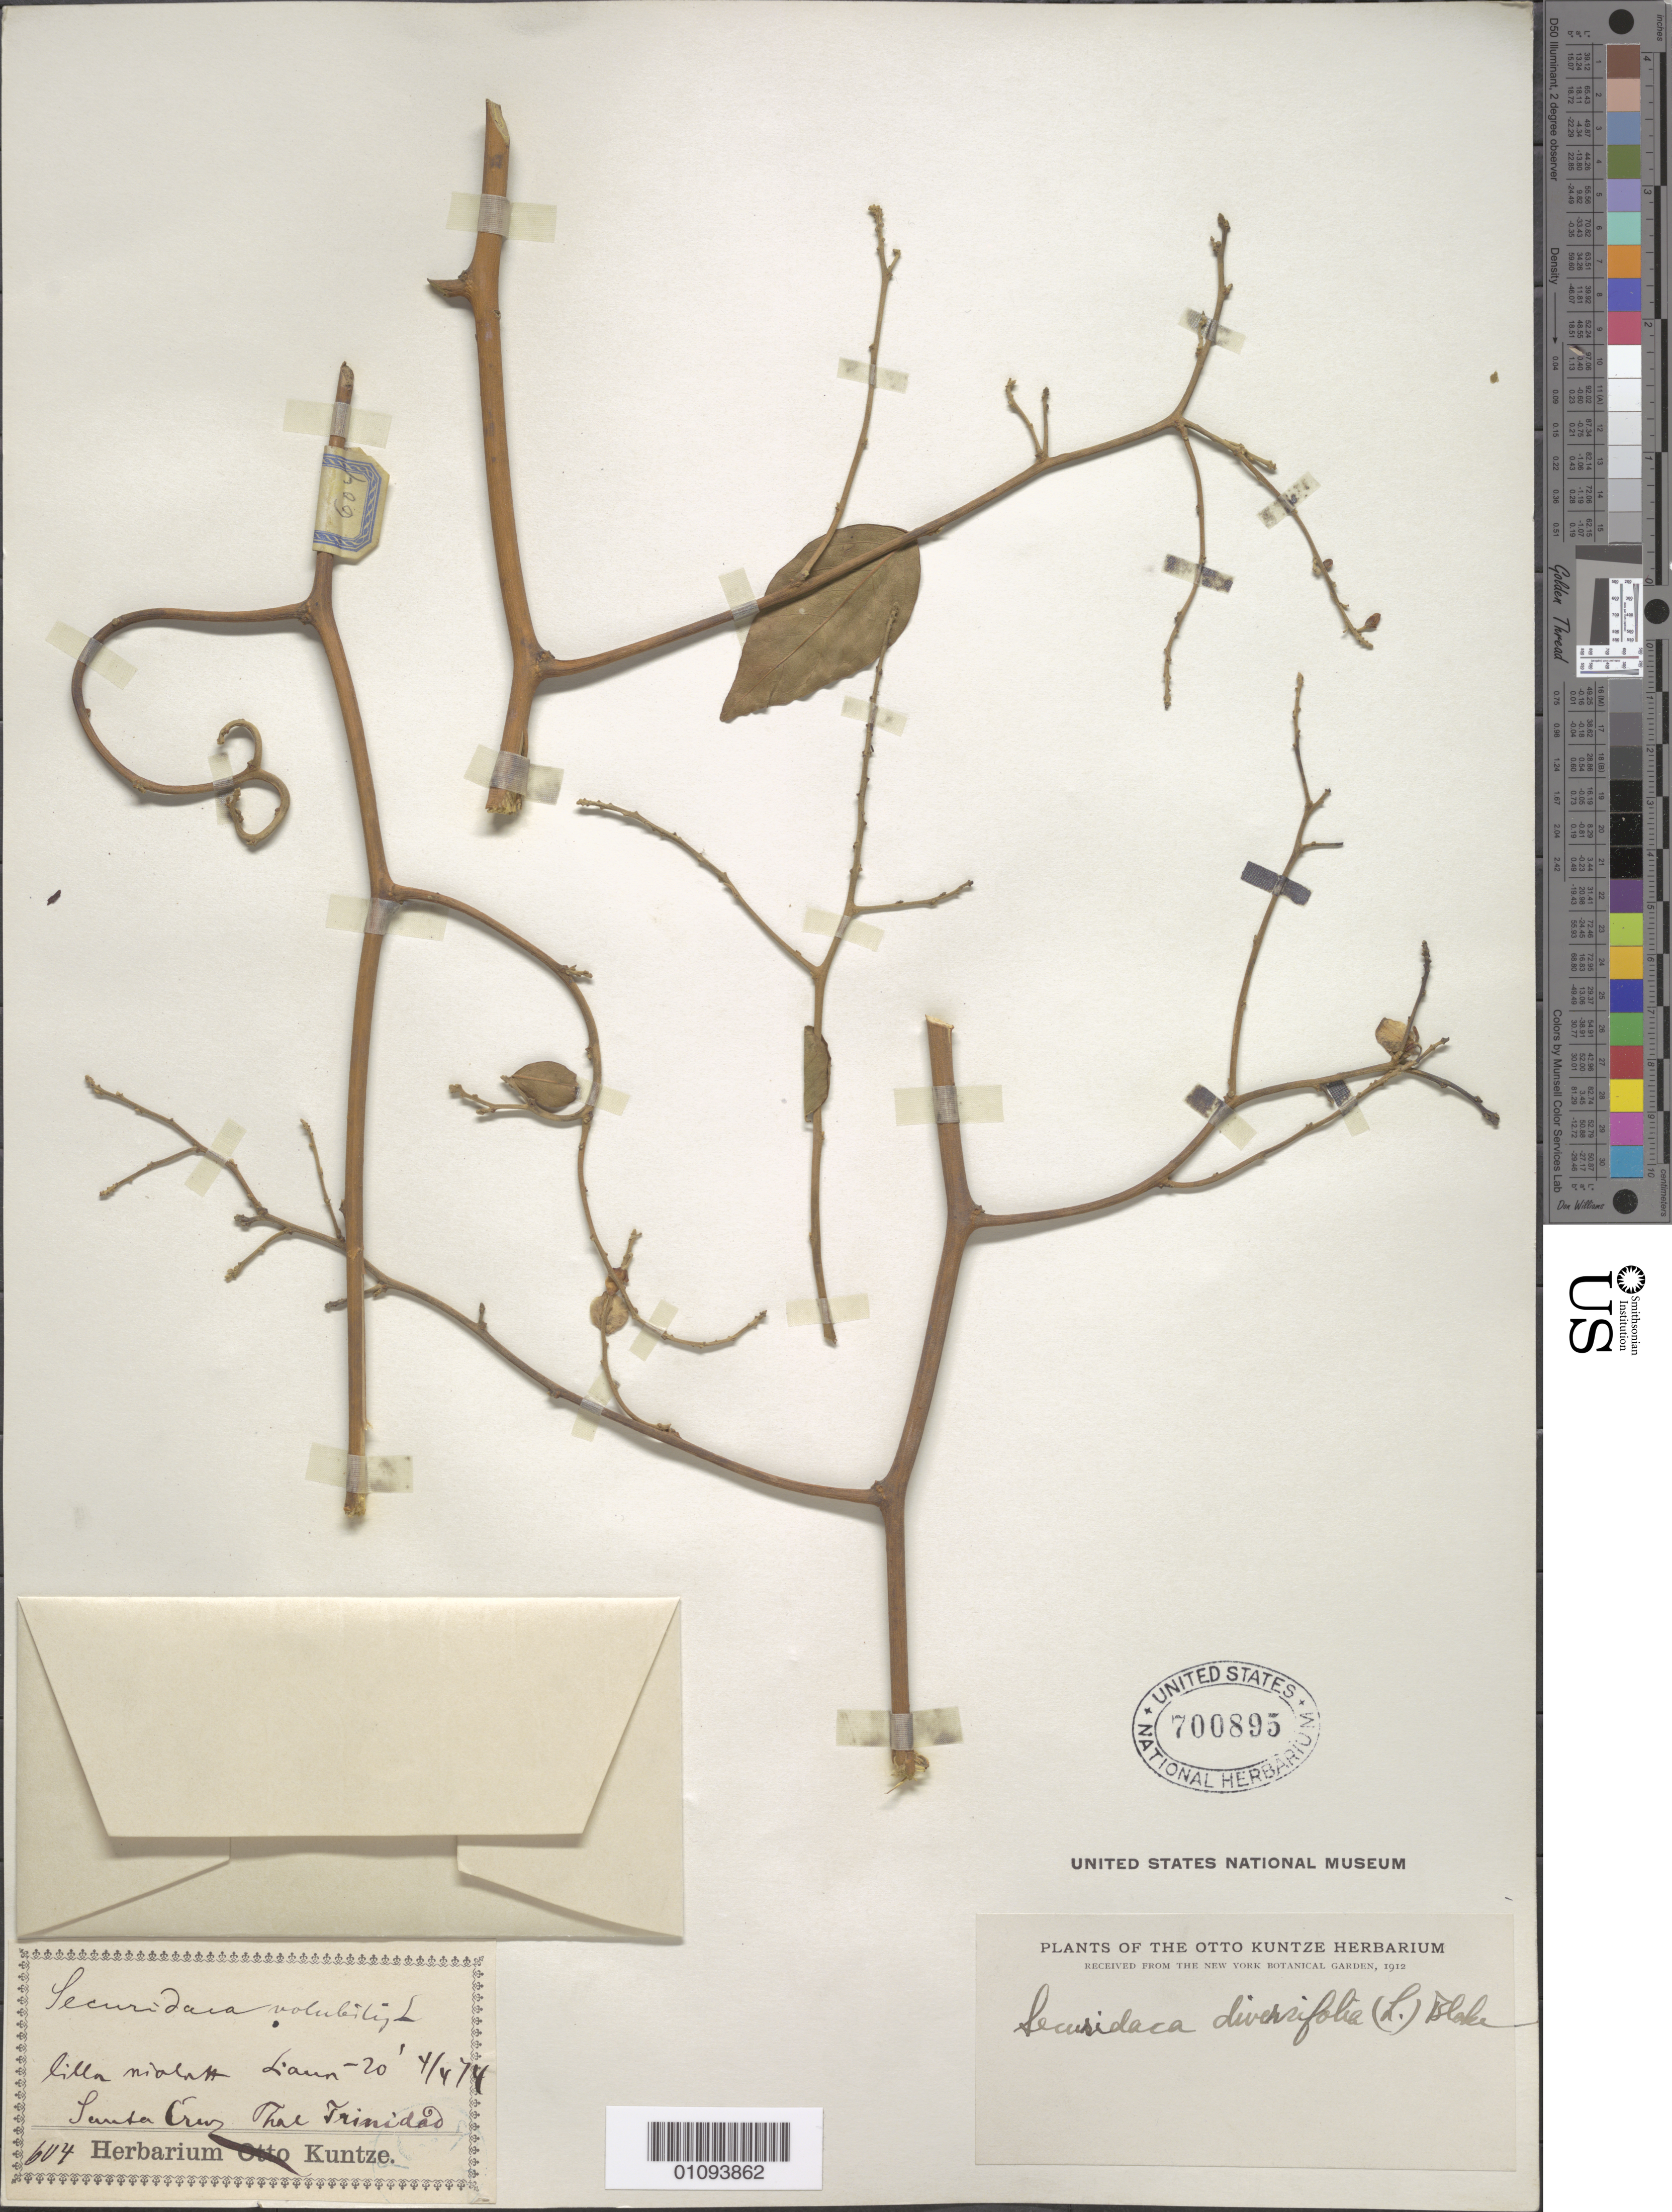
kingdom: Plantae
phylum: Tracheophyta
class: Magnoliopsida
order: Fabales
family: Polygalaceae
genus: Securidaca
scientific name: Securidaca diversifolia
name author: (L.) S.F. Blake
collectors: C.E.O. Kuntze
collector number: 604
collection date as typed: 04 Apr 1874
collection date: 1874-04-04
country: Trinidad and Tobago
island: Trinidad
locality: Santa Cruz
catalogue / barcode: US 700895